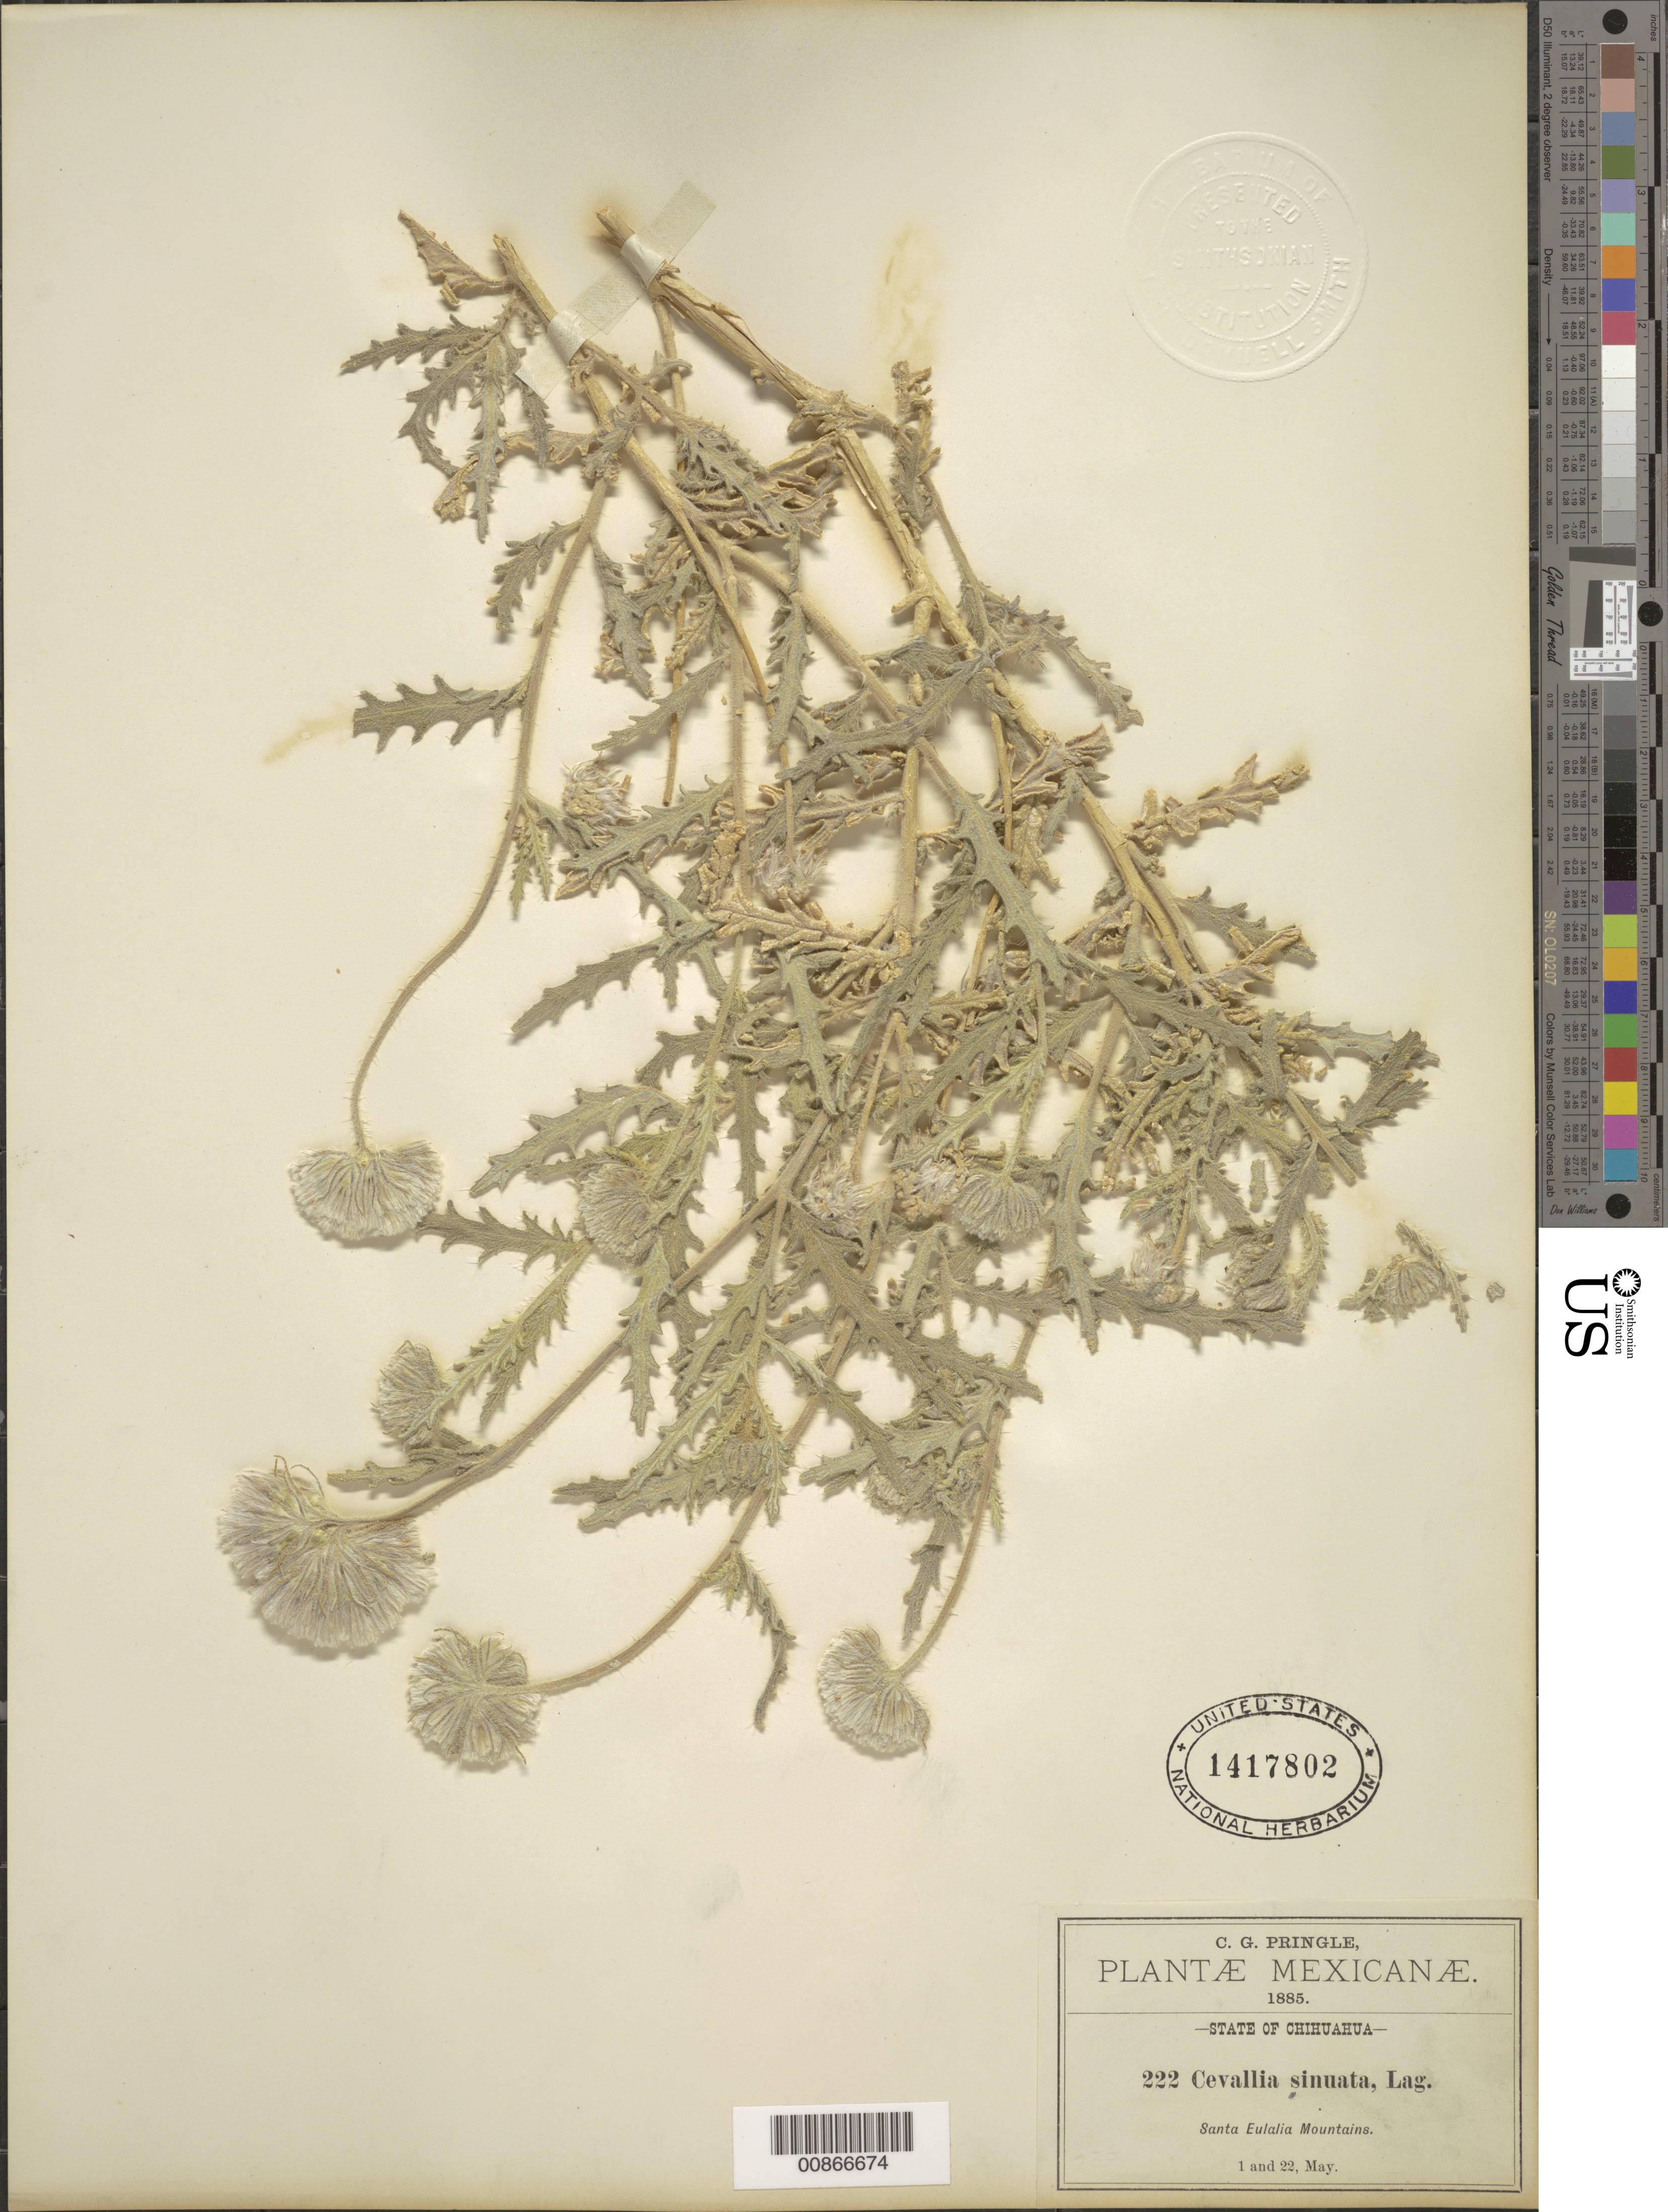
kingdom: Plantae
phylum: Tracheophyta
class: Magnoliopsida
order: Cornales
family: Loasaceae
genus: Cevallia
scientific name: Cevallia sinuata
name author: Lag.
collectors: C. G. Pringle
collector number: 222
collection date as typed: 01 May 1885 to 22 May 1885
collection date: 1885-05-01/1885-05-22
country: Mexico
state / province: Chihuahua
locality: Santa Eulalia Mountains, Chihuahua.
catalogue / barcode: US 1417802